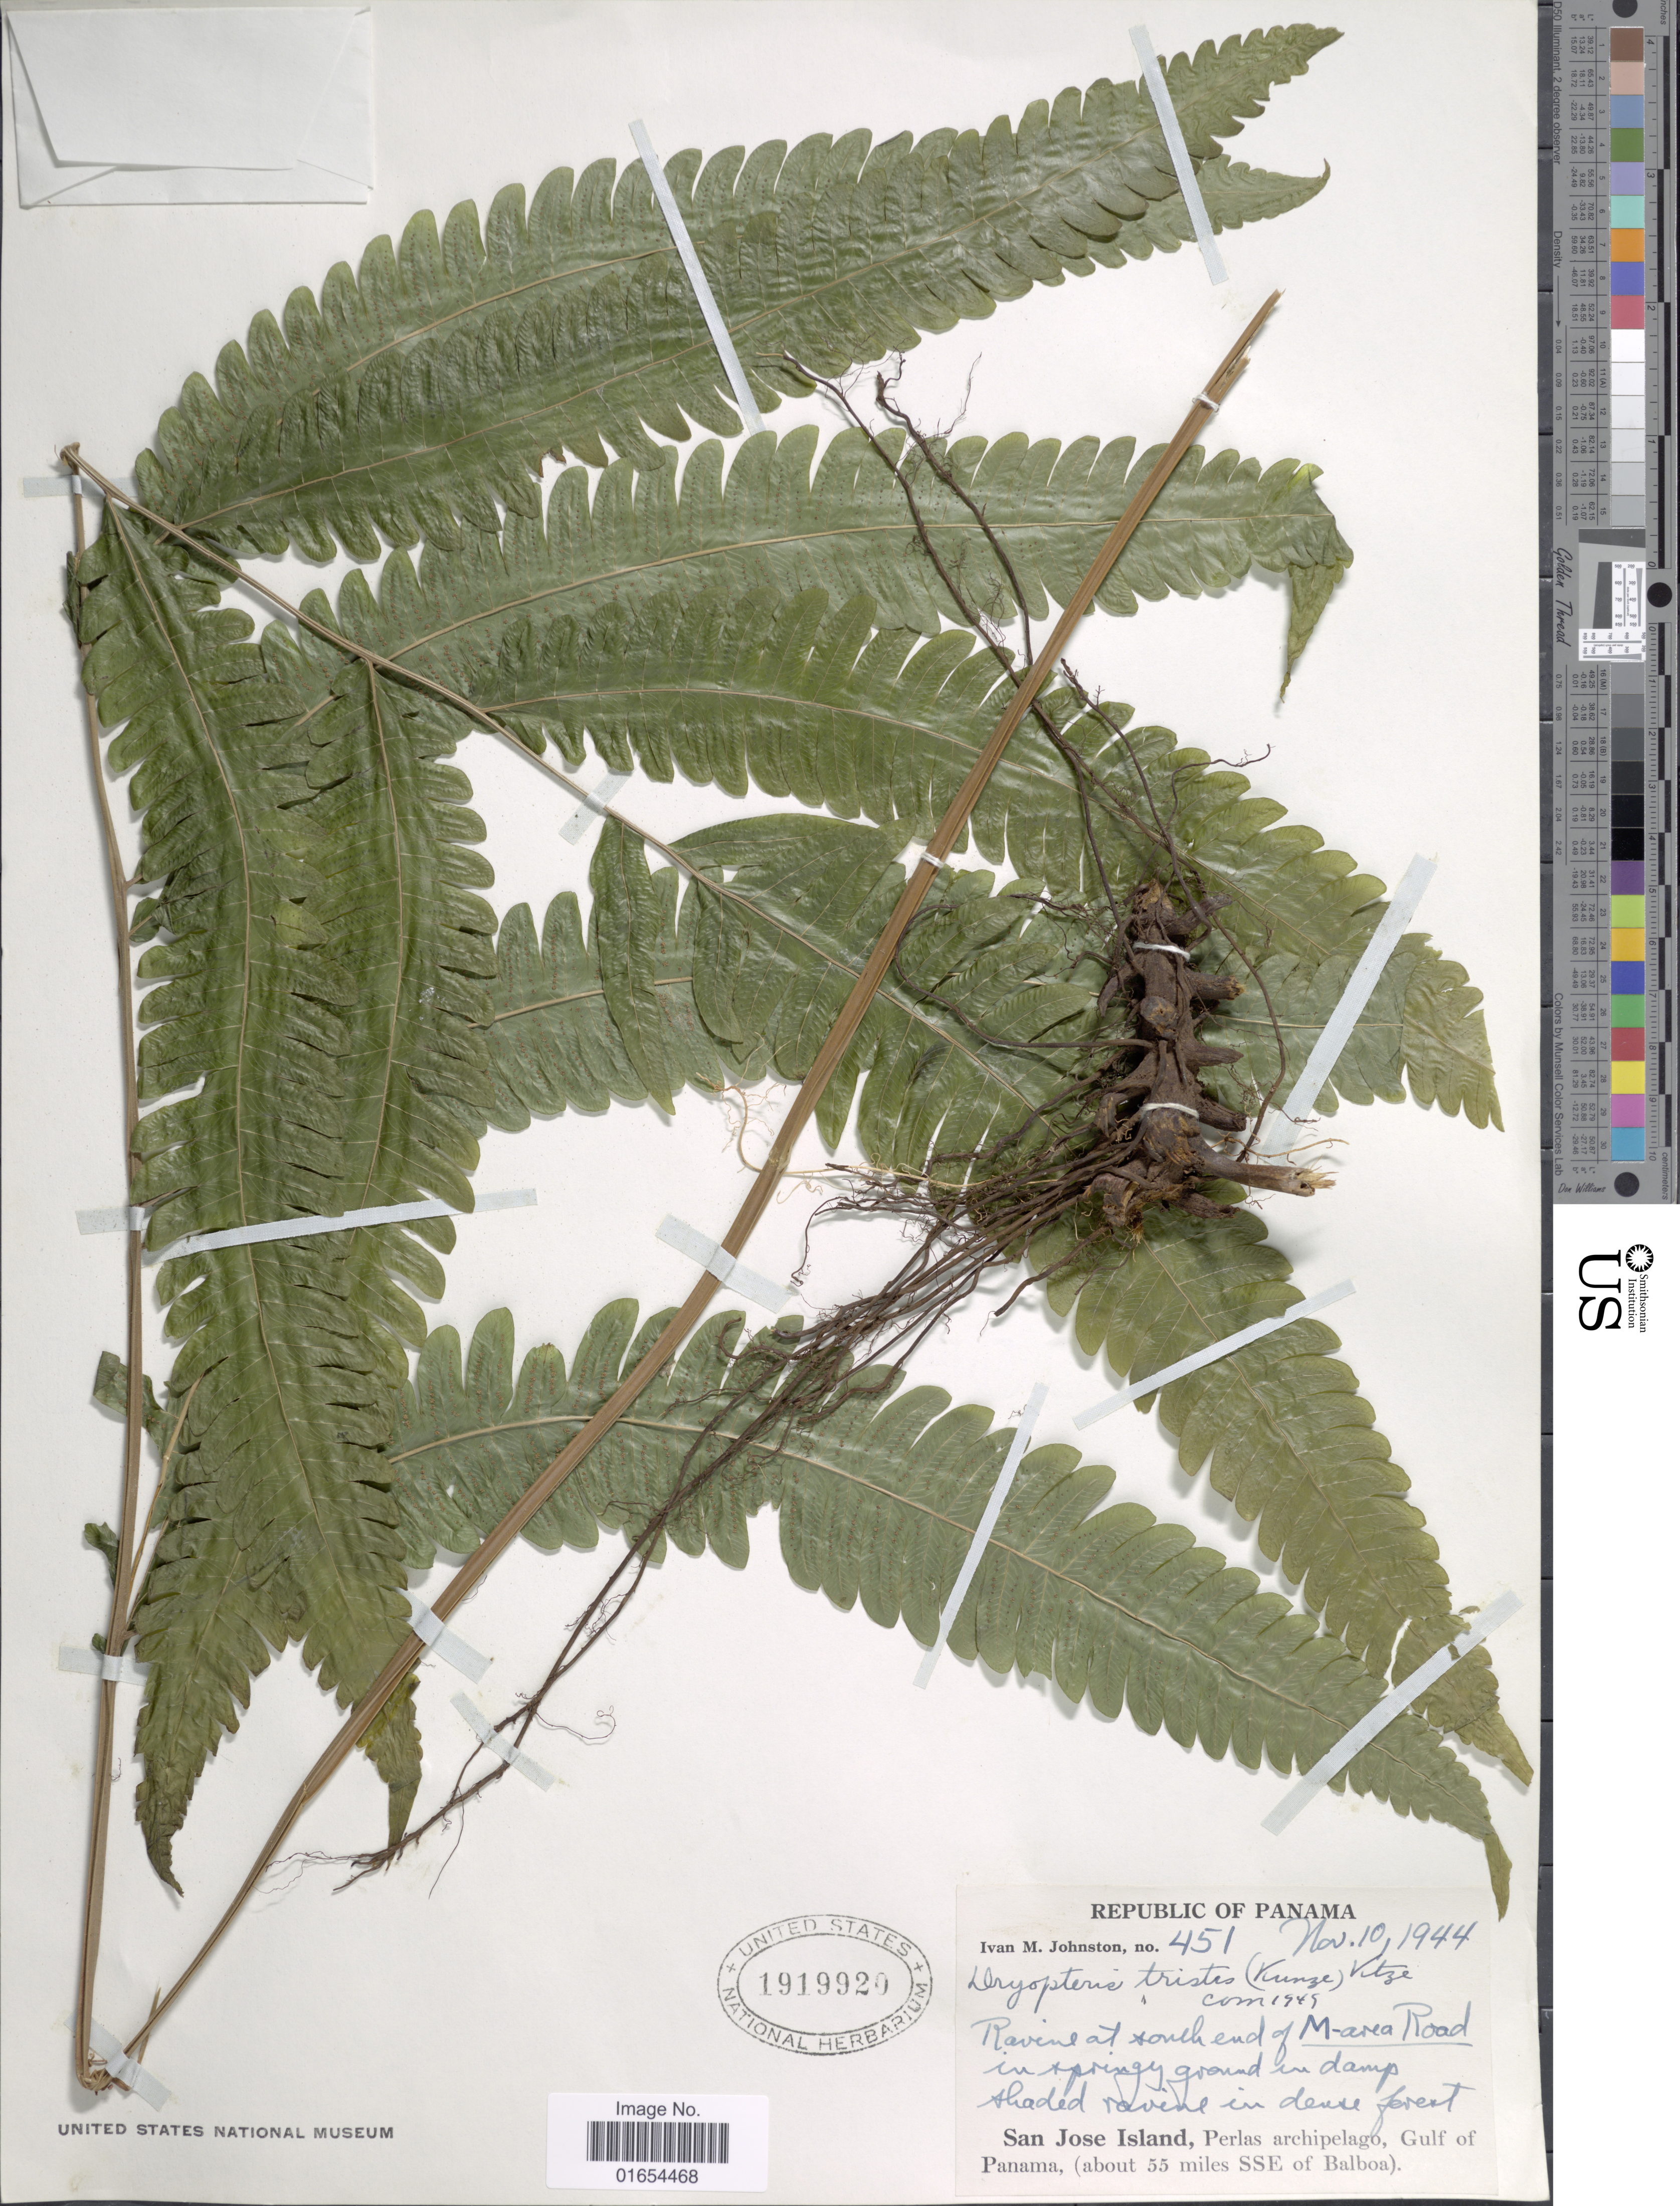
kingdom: Plantae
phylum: Tracheophyta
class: Polypodiopsida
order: Polypodiales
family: Thelypteridaceae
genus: Goniopteris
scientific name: Goniopteris tristis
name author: (Kuntze) Brade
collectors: I.M. Johnston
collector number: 451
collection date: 1944-11-10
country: Panama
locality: Ravine at south end of M-area Road in springy ground in damp shaded ravine in dense forest, San Jose Island, Perlas archipelago, Gulf of Panama (about 55 miles SSE of Balboa)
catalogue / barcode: US 1919929